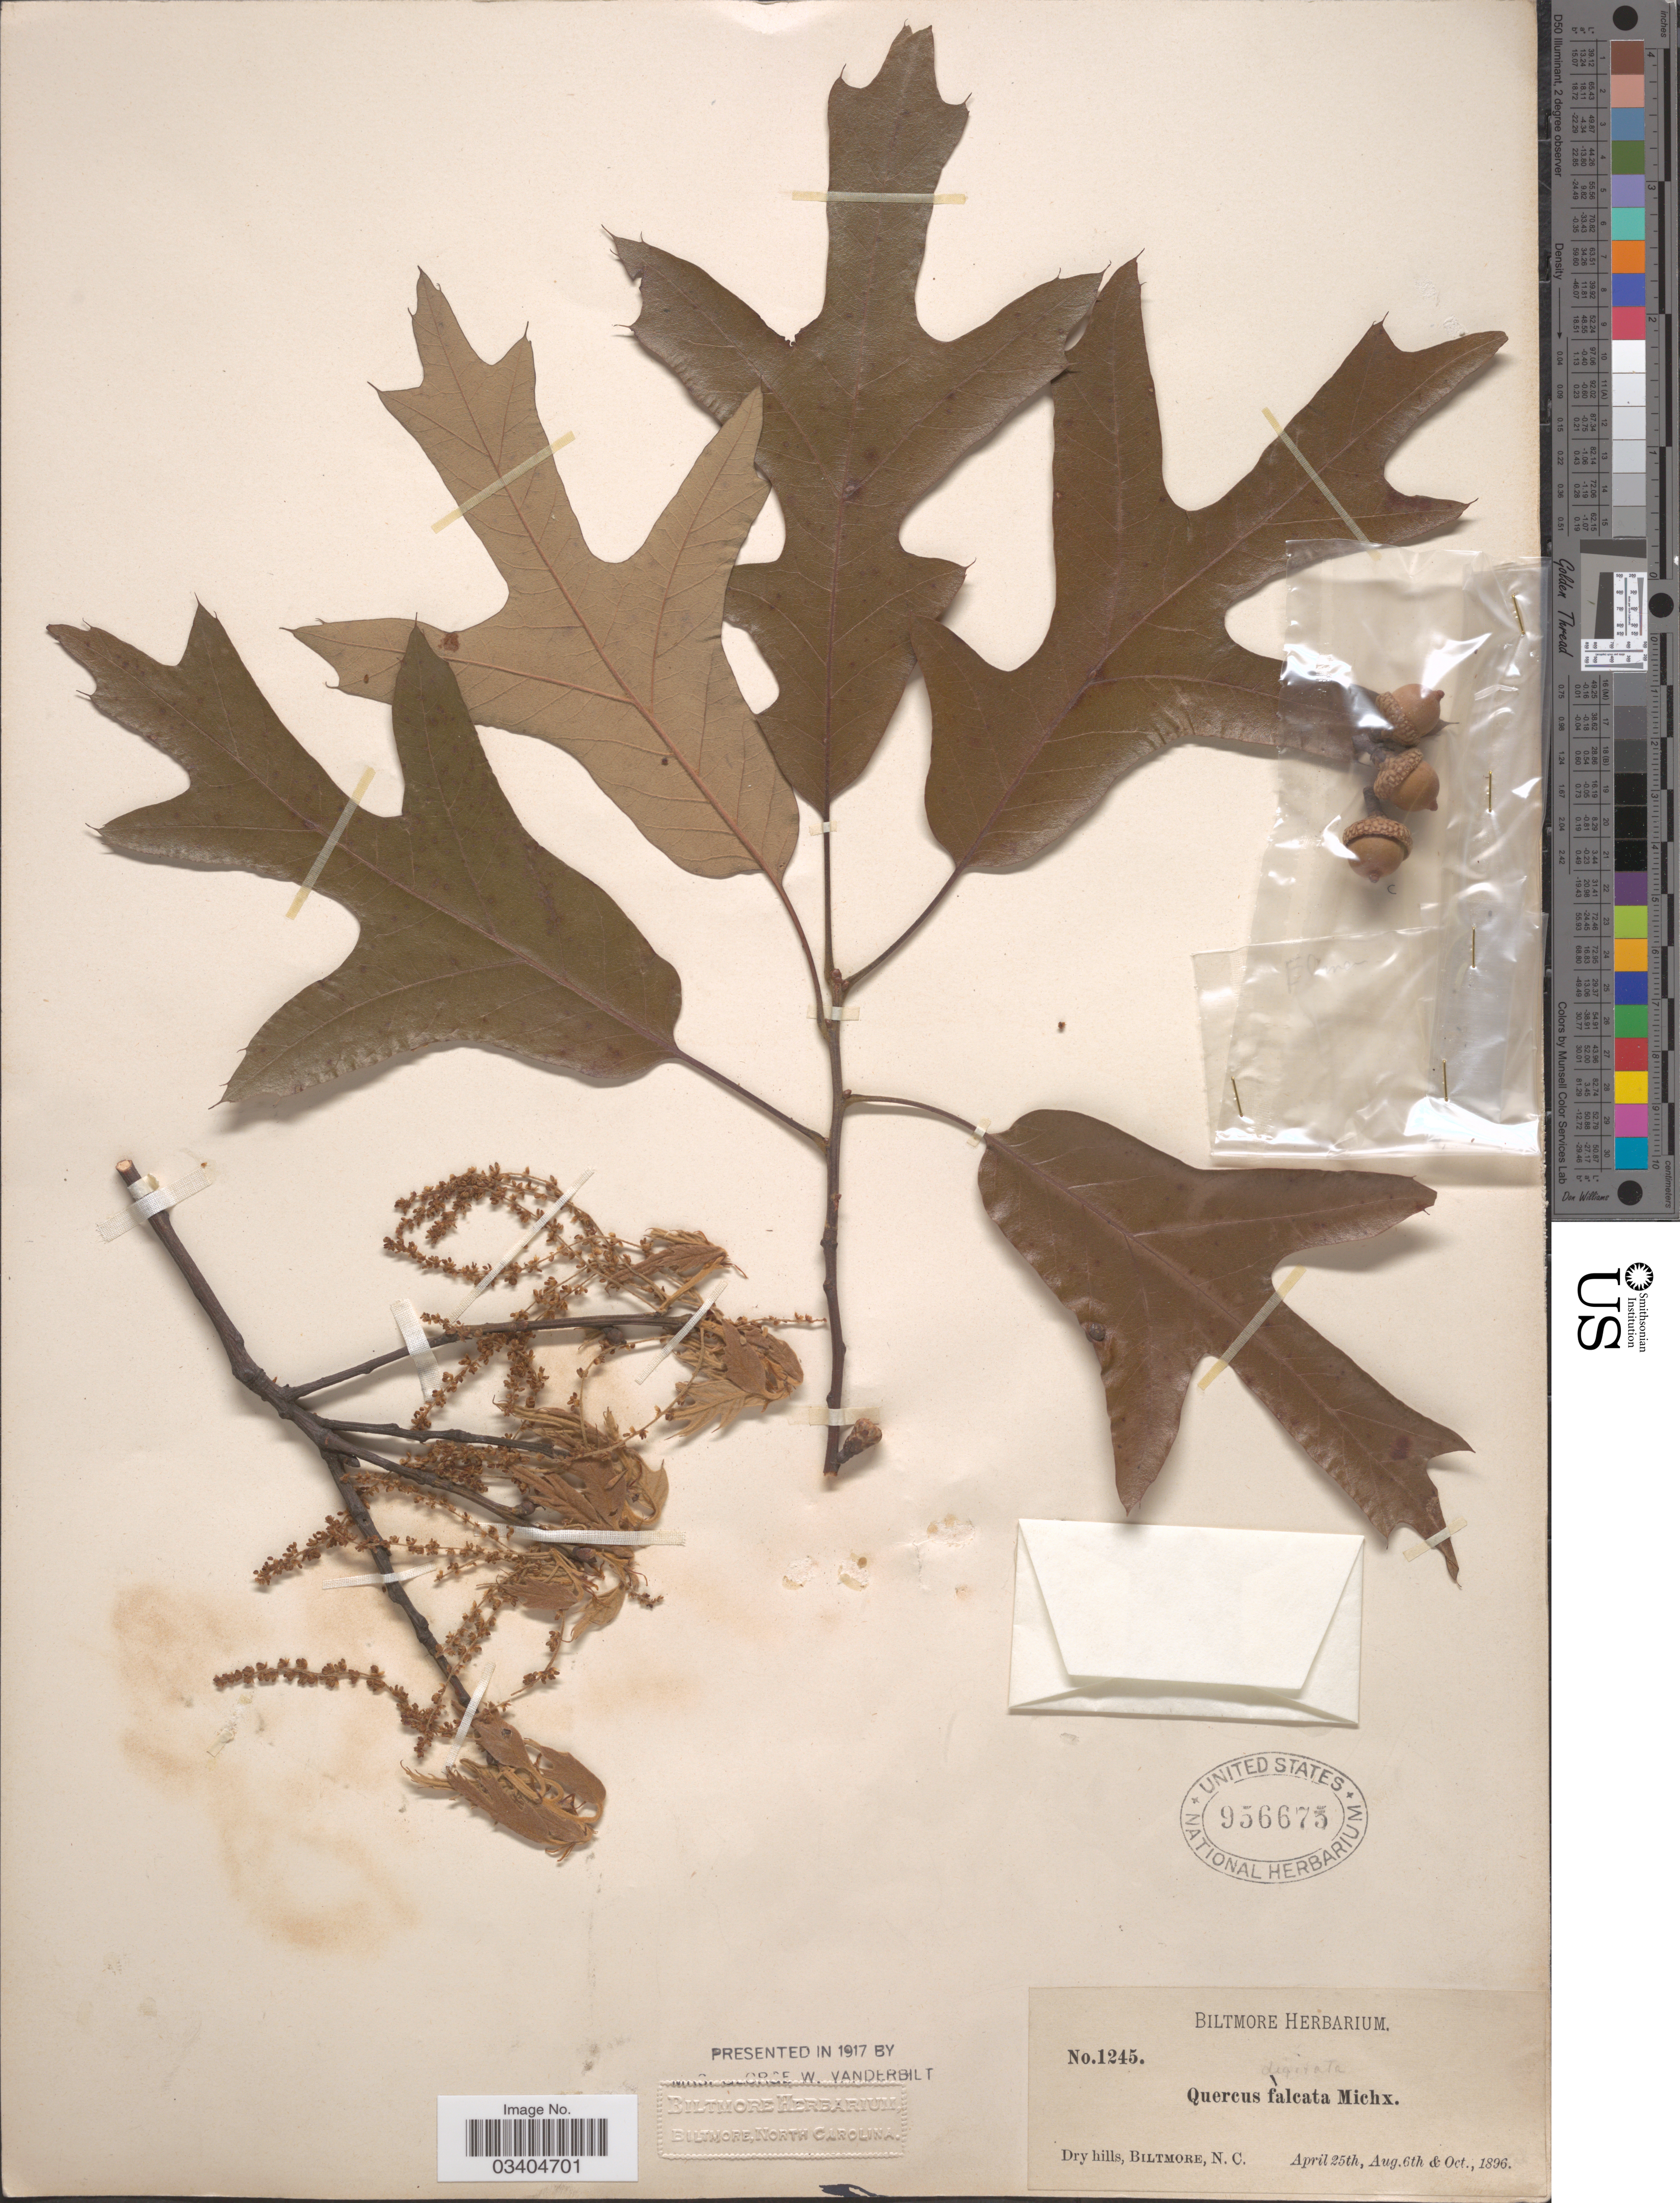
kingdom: Plantae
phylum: Tracheophyta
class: Magnoliopsida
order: Fagales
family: Fagaceae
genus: Quercus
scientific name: Quercus falcata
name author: Michx.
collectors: ex herb. Biltmore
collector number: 1245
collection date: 1896-04-25/1896-10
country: United States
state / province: North Carolina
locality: Dry Hills, Biltmore.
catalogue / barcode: US 956675